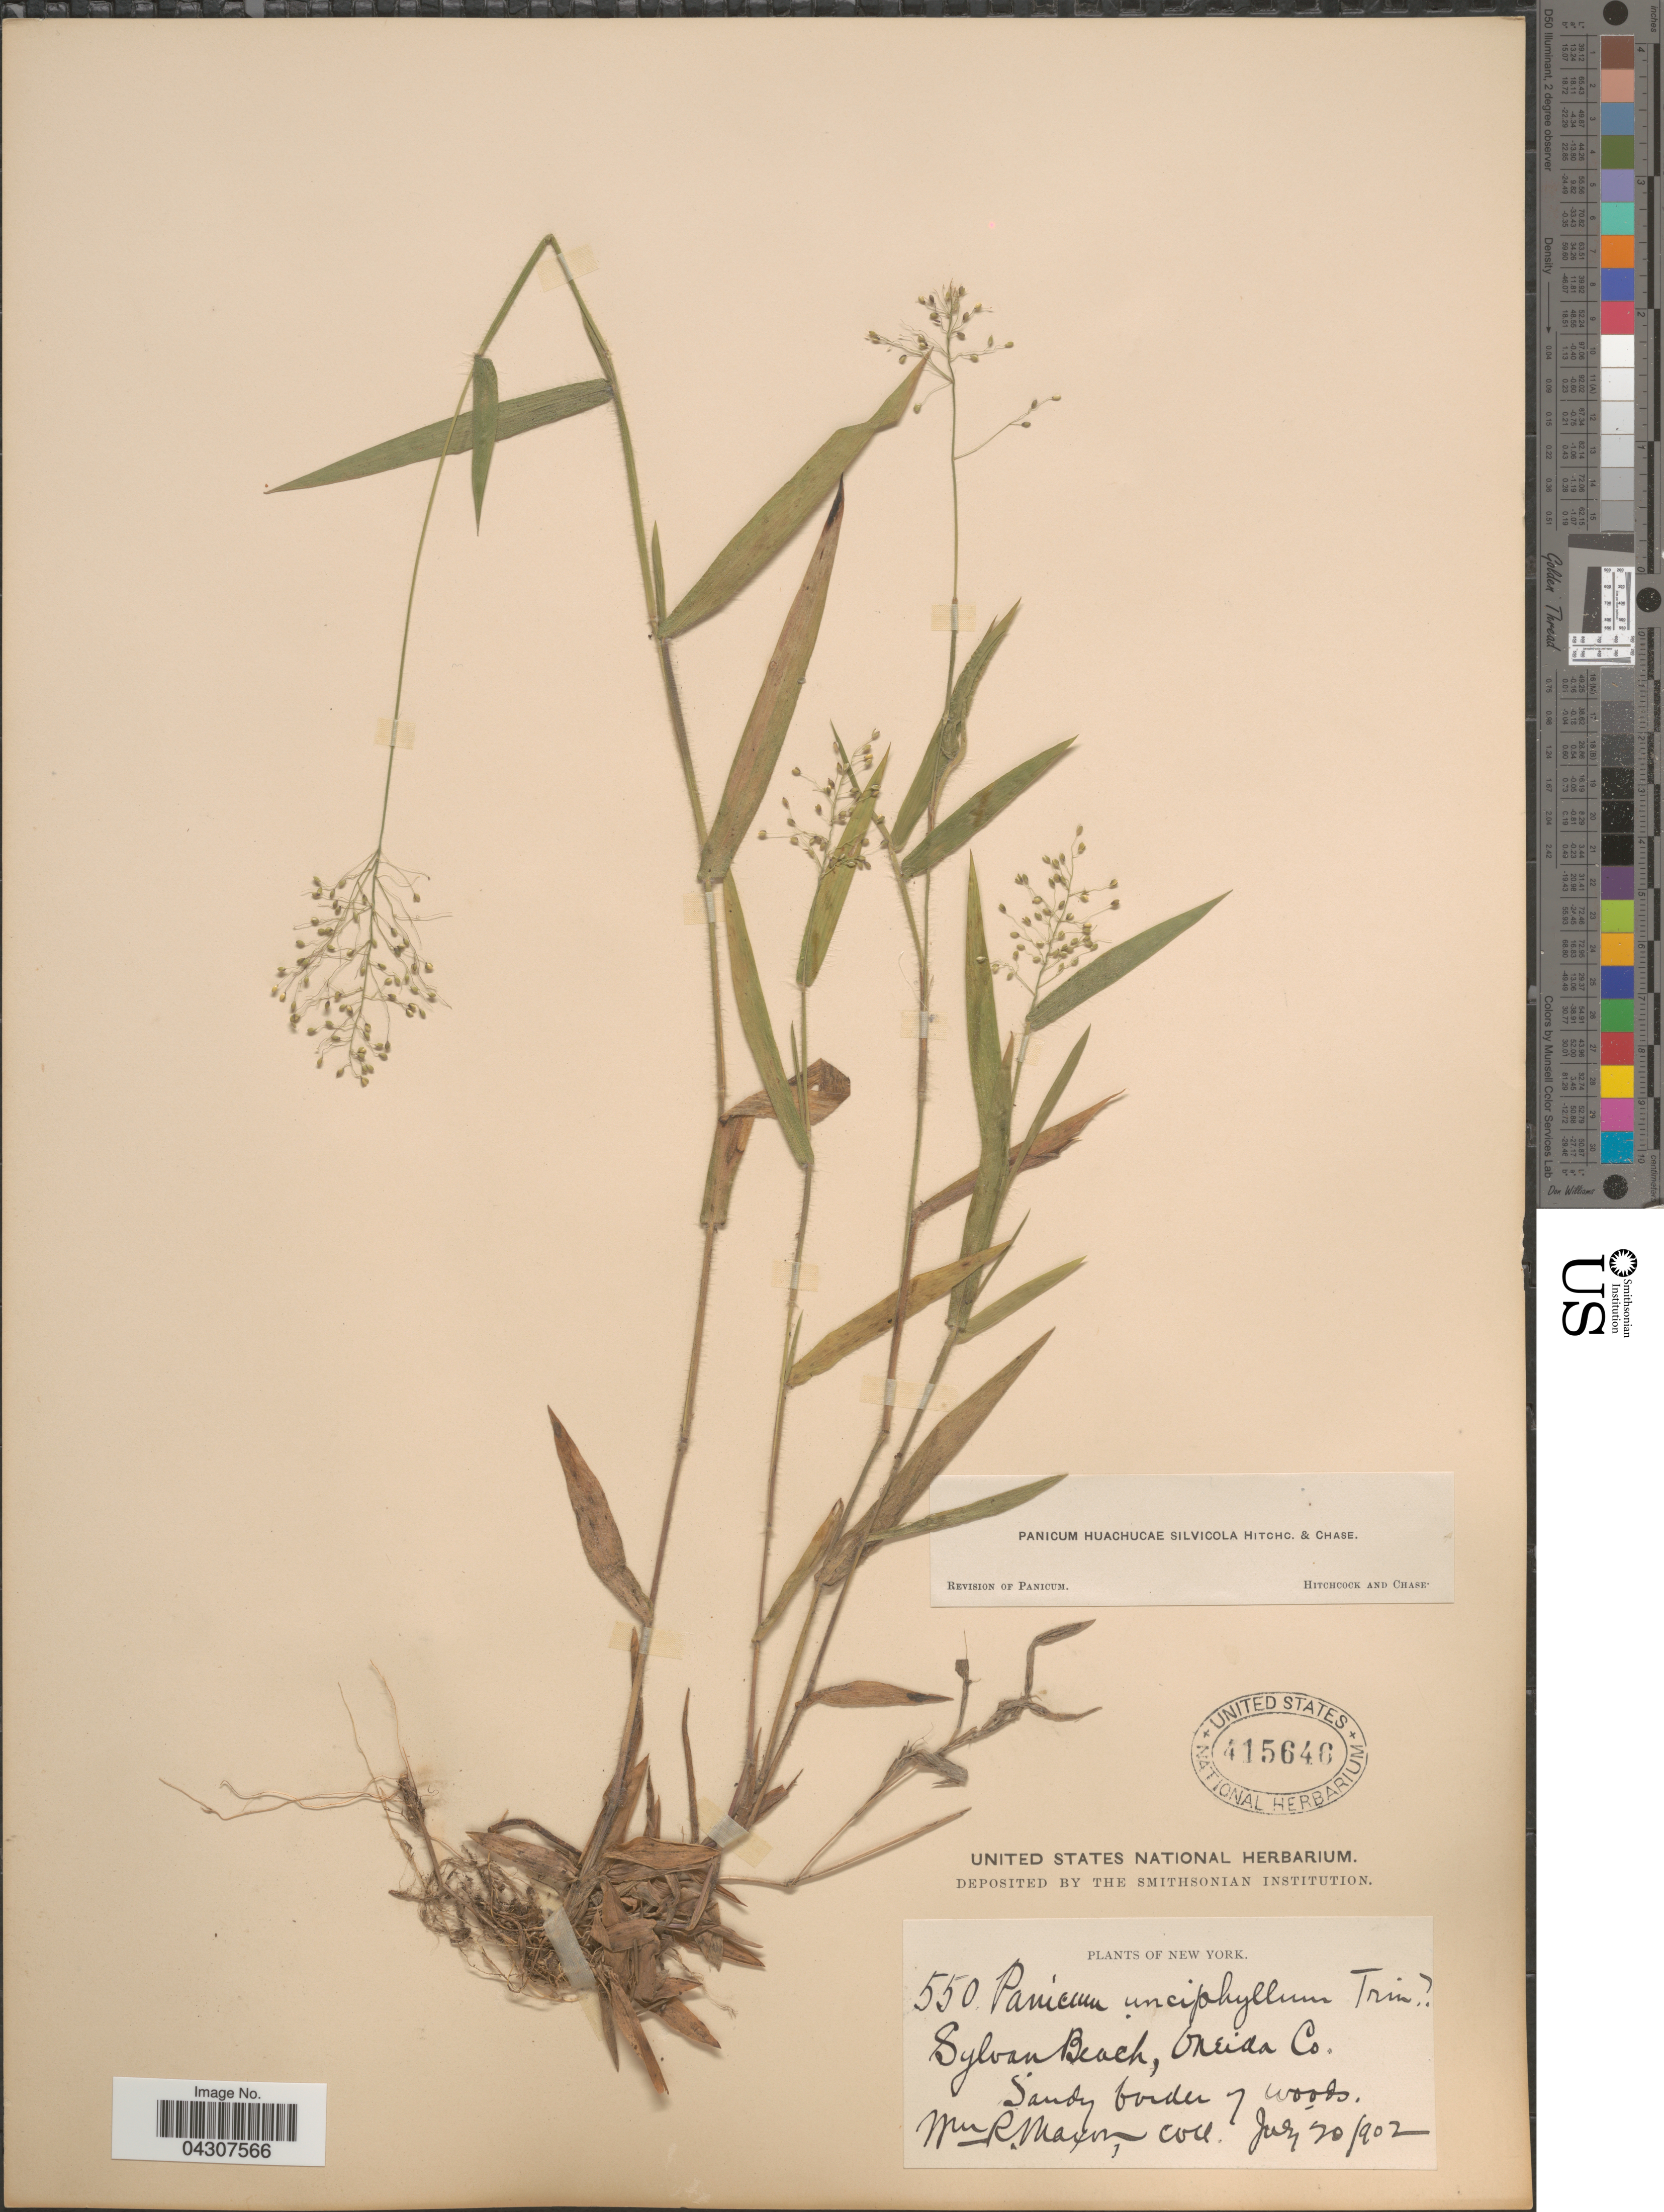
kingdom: Plantae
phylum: Tracheophyta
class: Liliopsida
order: Poales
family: Poaceae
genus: Dichanthelium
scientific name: Dichanthelium acuminatum var. acuminatum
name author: (Sw.) Gould & C.A. Clark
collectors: W. R. Maxon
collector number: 550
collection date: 1902-07-20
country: United States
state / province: New York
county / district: Oneida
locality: Sylvan Beach, Oneida Co.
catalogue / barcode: US 415646